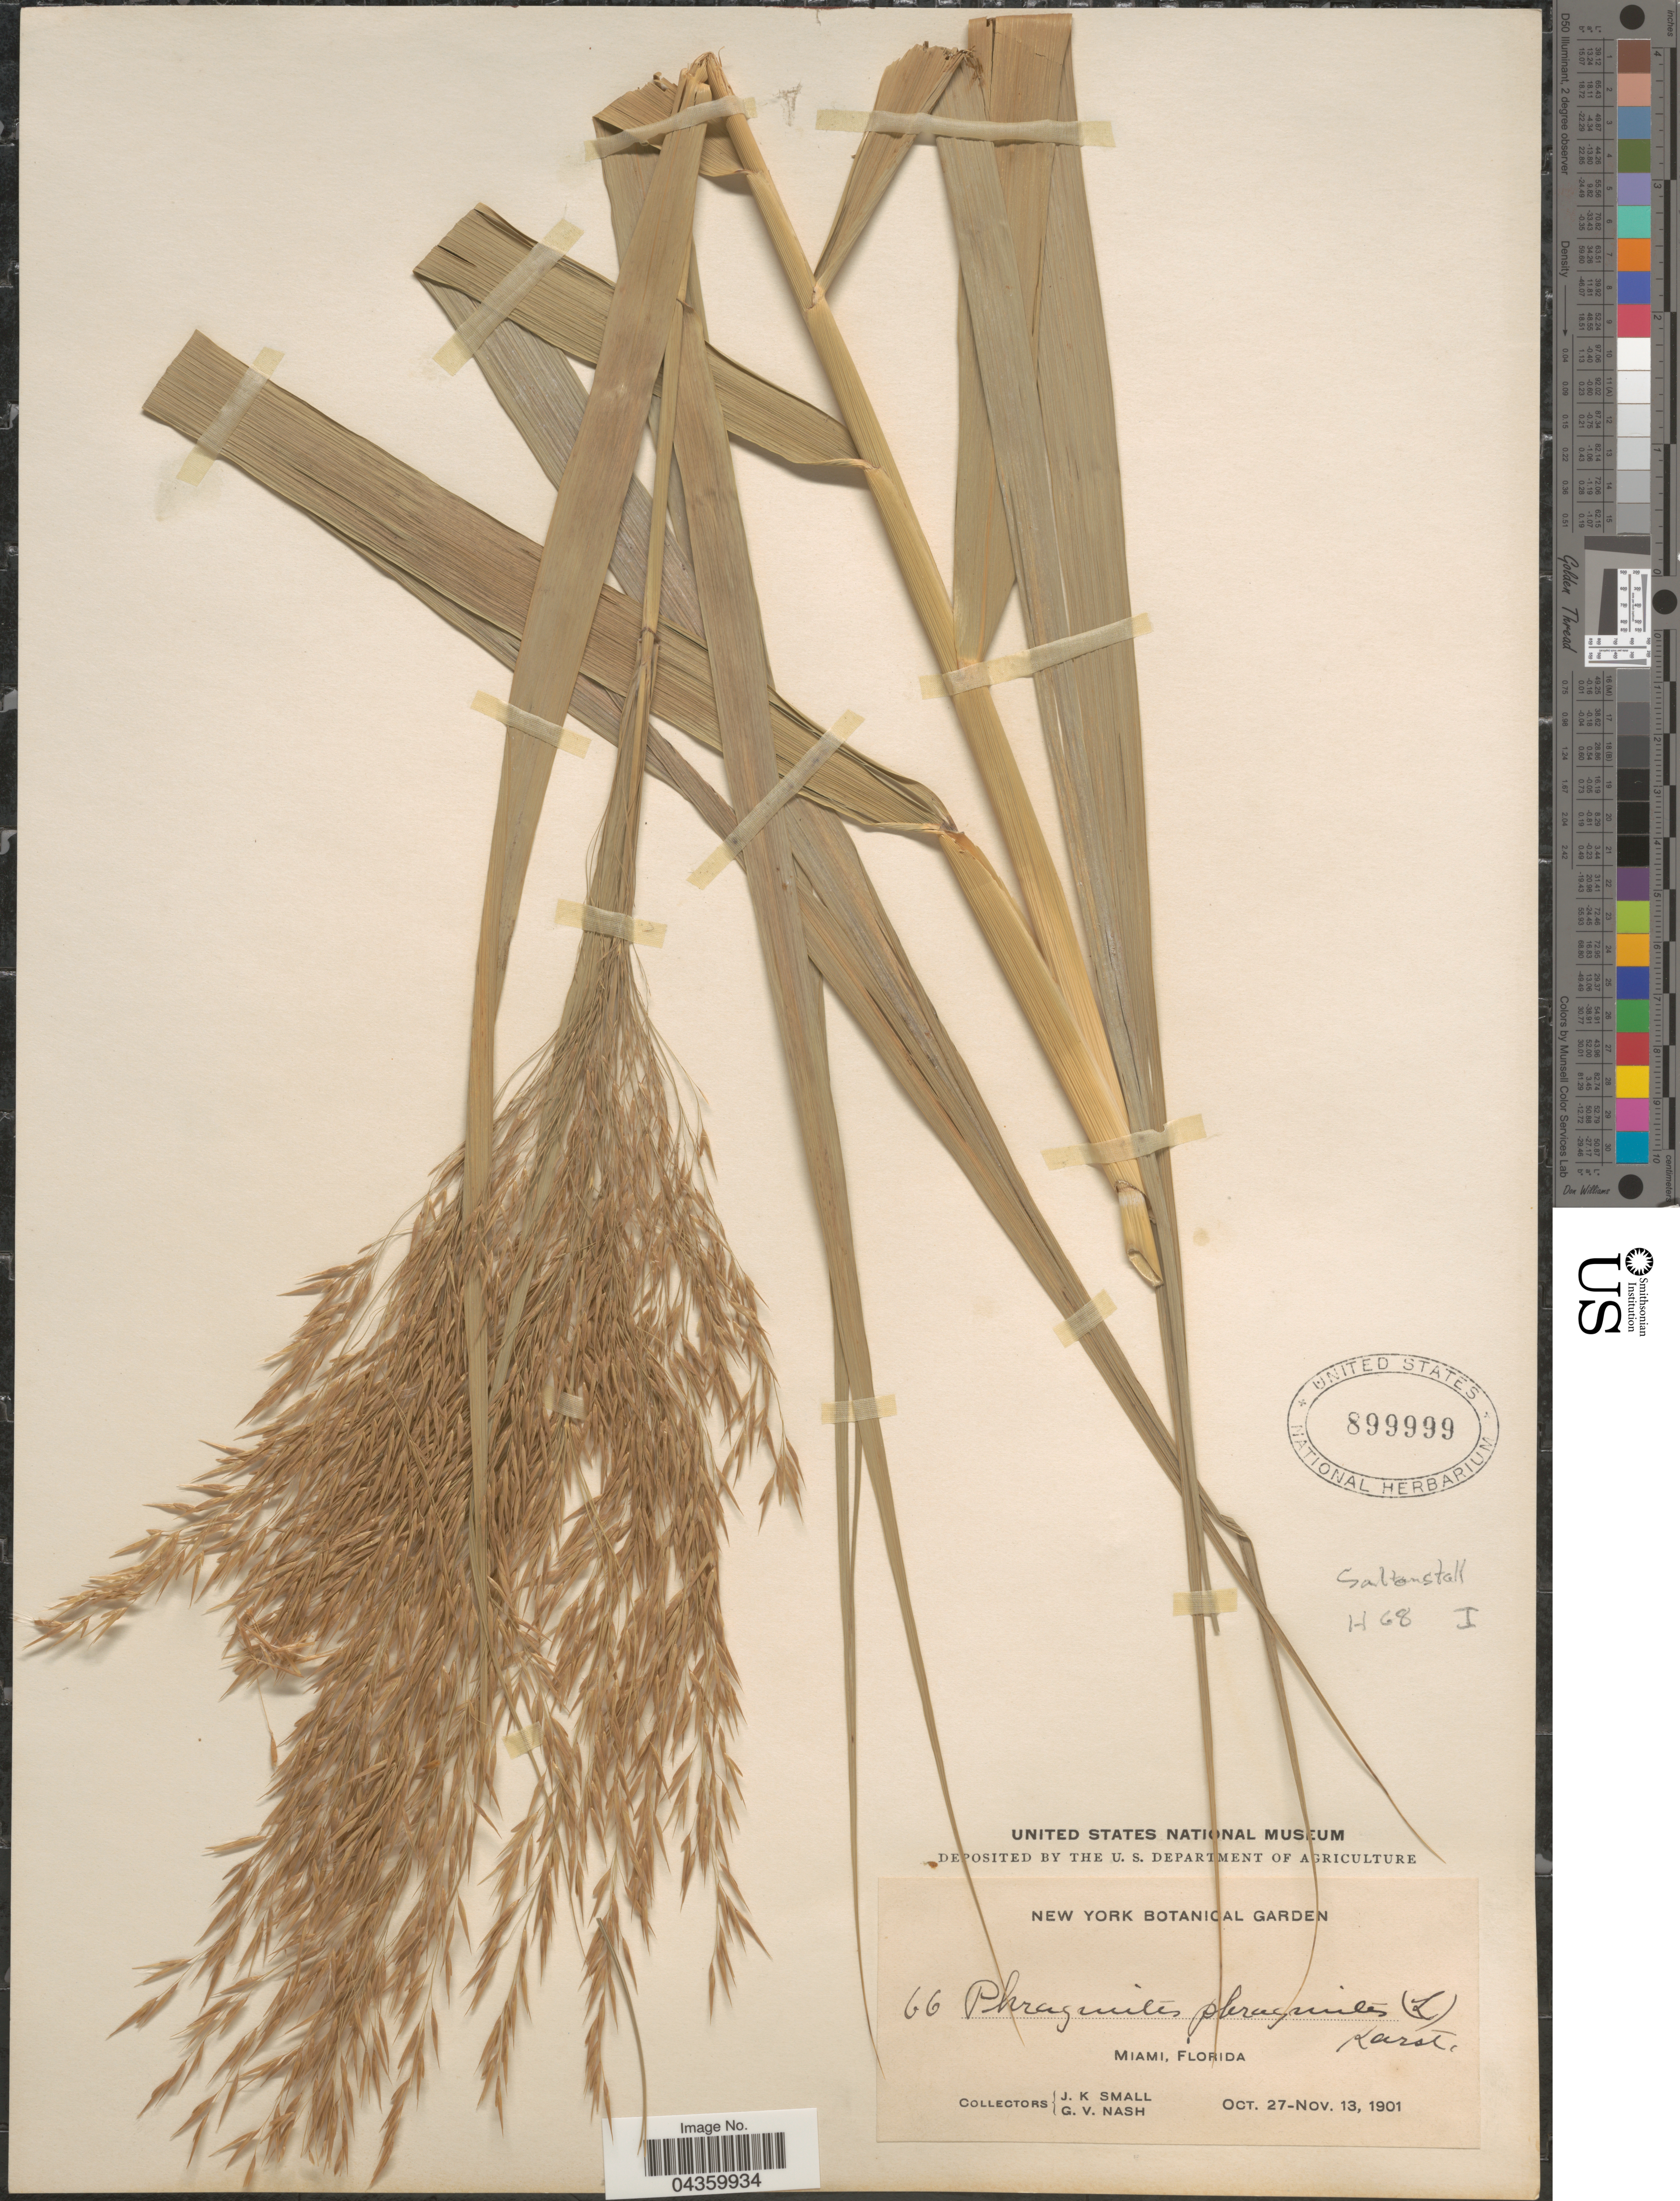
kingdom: Plantae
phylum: Tracheophyta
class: Liliopsida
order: Poales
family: Poaceae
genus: Phragmites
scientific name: Phragmites australis subsp. berlandieri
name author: (E. Fourn.) Saltonstall & Hauber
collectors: J. K. Small & G. V. Nash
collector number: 66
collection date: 1901-10-27/1901-11-13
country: United States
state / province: Florida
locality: Miami.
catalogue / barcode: US 899999